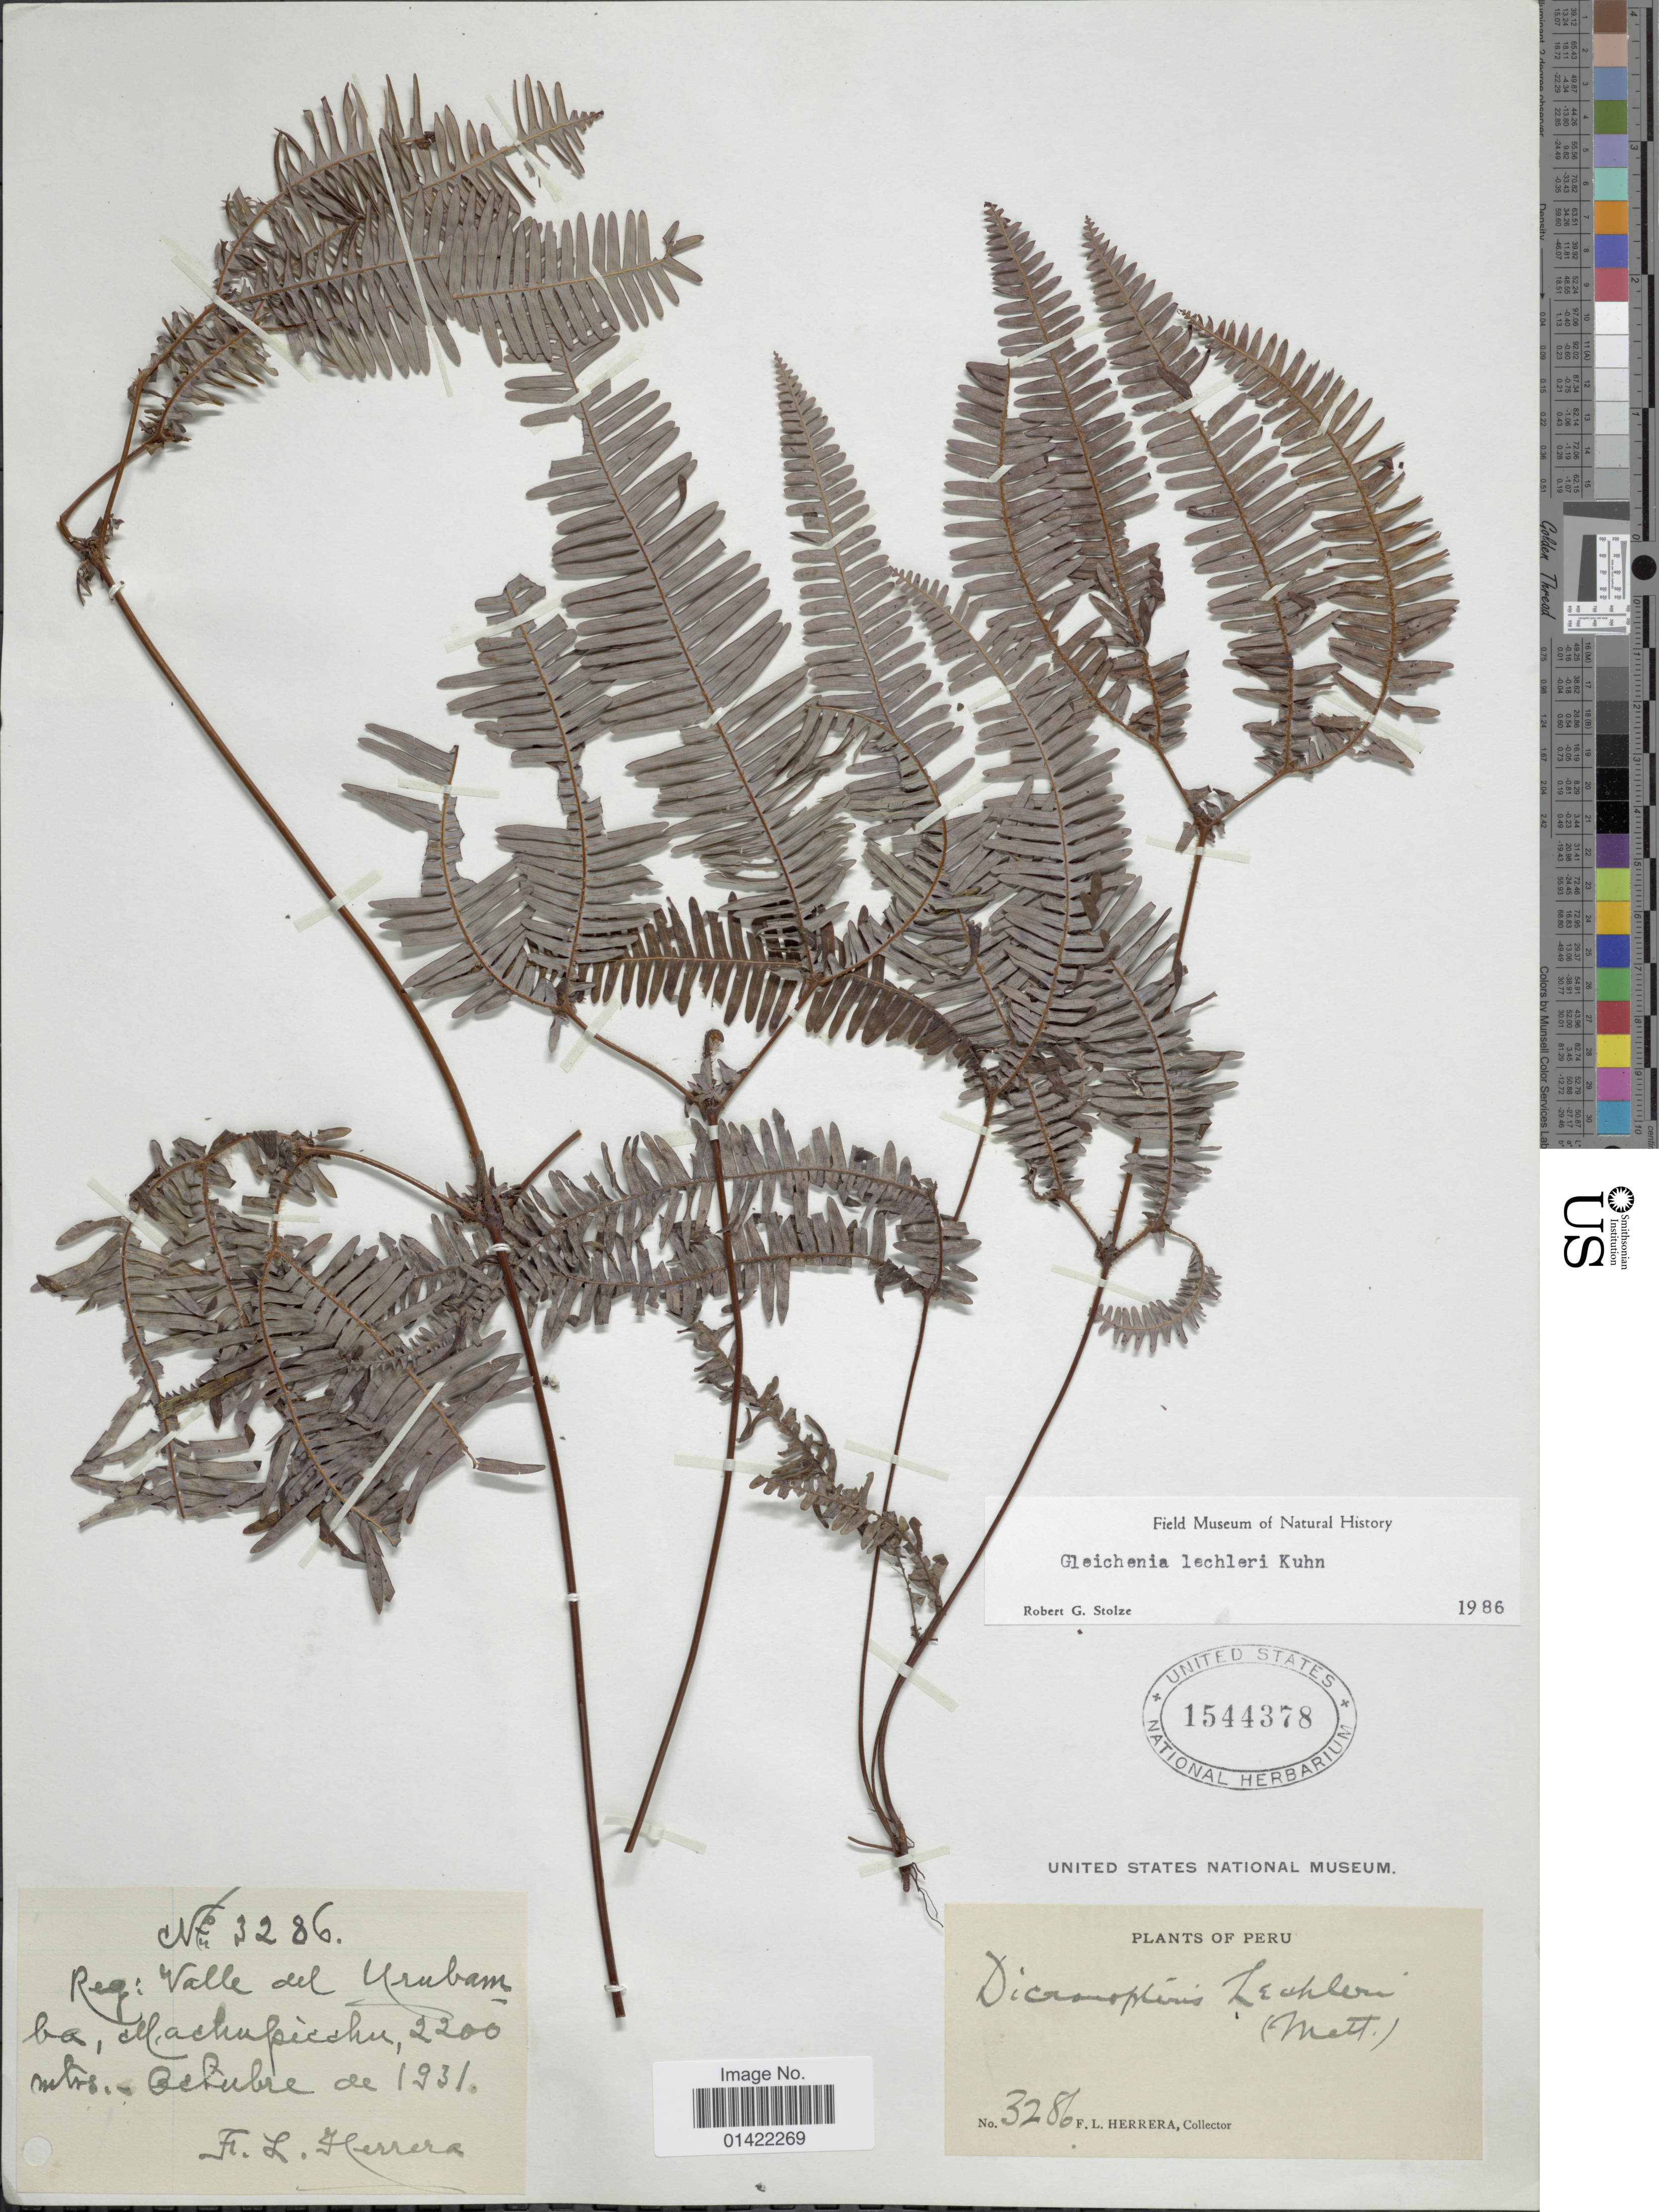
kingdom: Plantae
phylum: Tracheophyta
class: Polypodiopsida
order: Gleicheniales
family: Gleicheniaceae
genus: Sticherus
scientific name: Sticherus lechleri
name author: (Mett. ex Kuhn) Nakai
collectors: F. L. Herrera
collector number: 3286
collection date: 1931-10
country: Peru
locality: Reg: Valle del Yrubamba, Machupicchu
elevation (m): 2200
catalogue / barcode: US 1544378